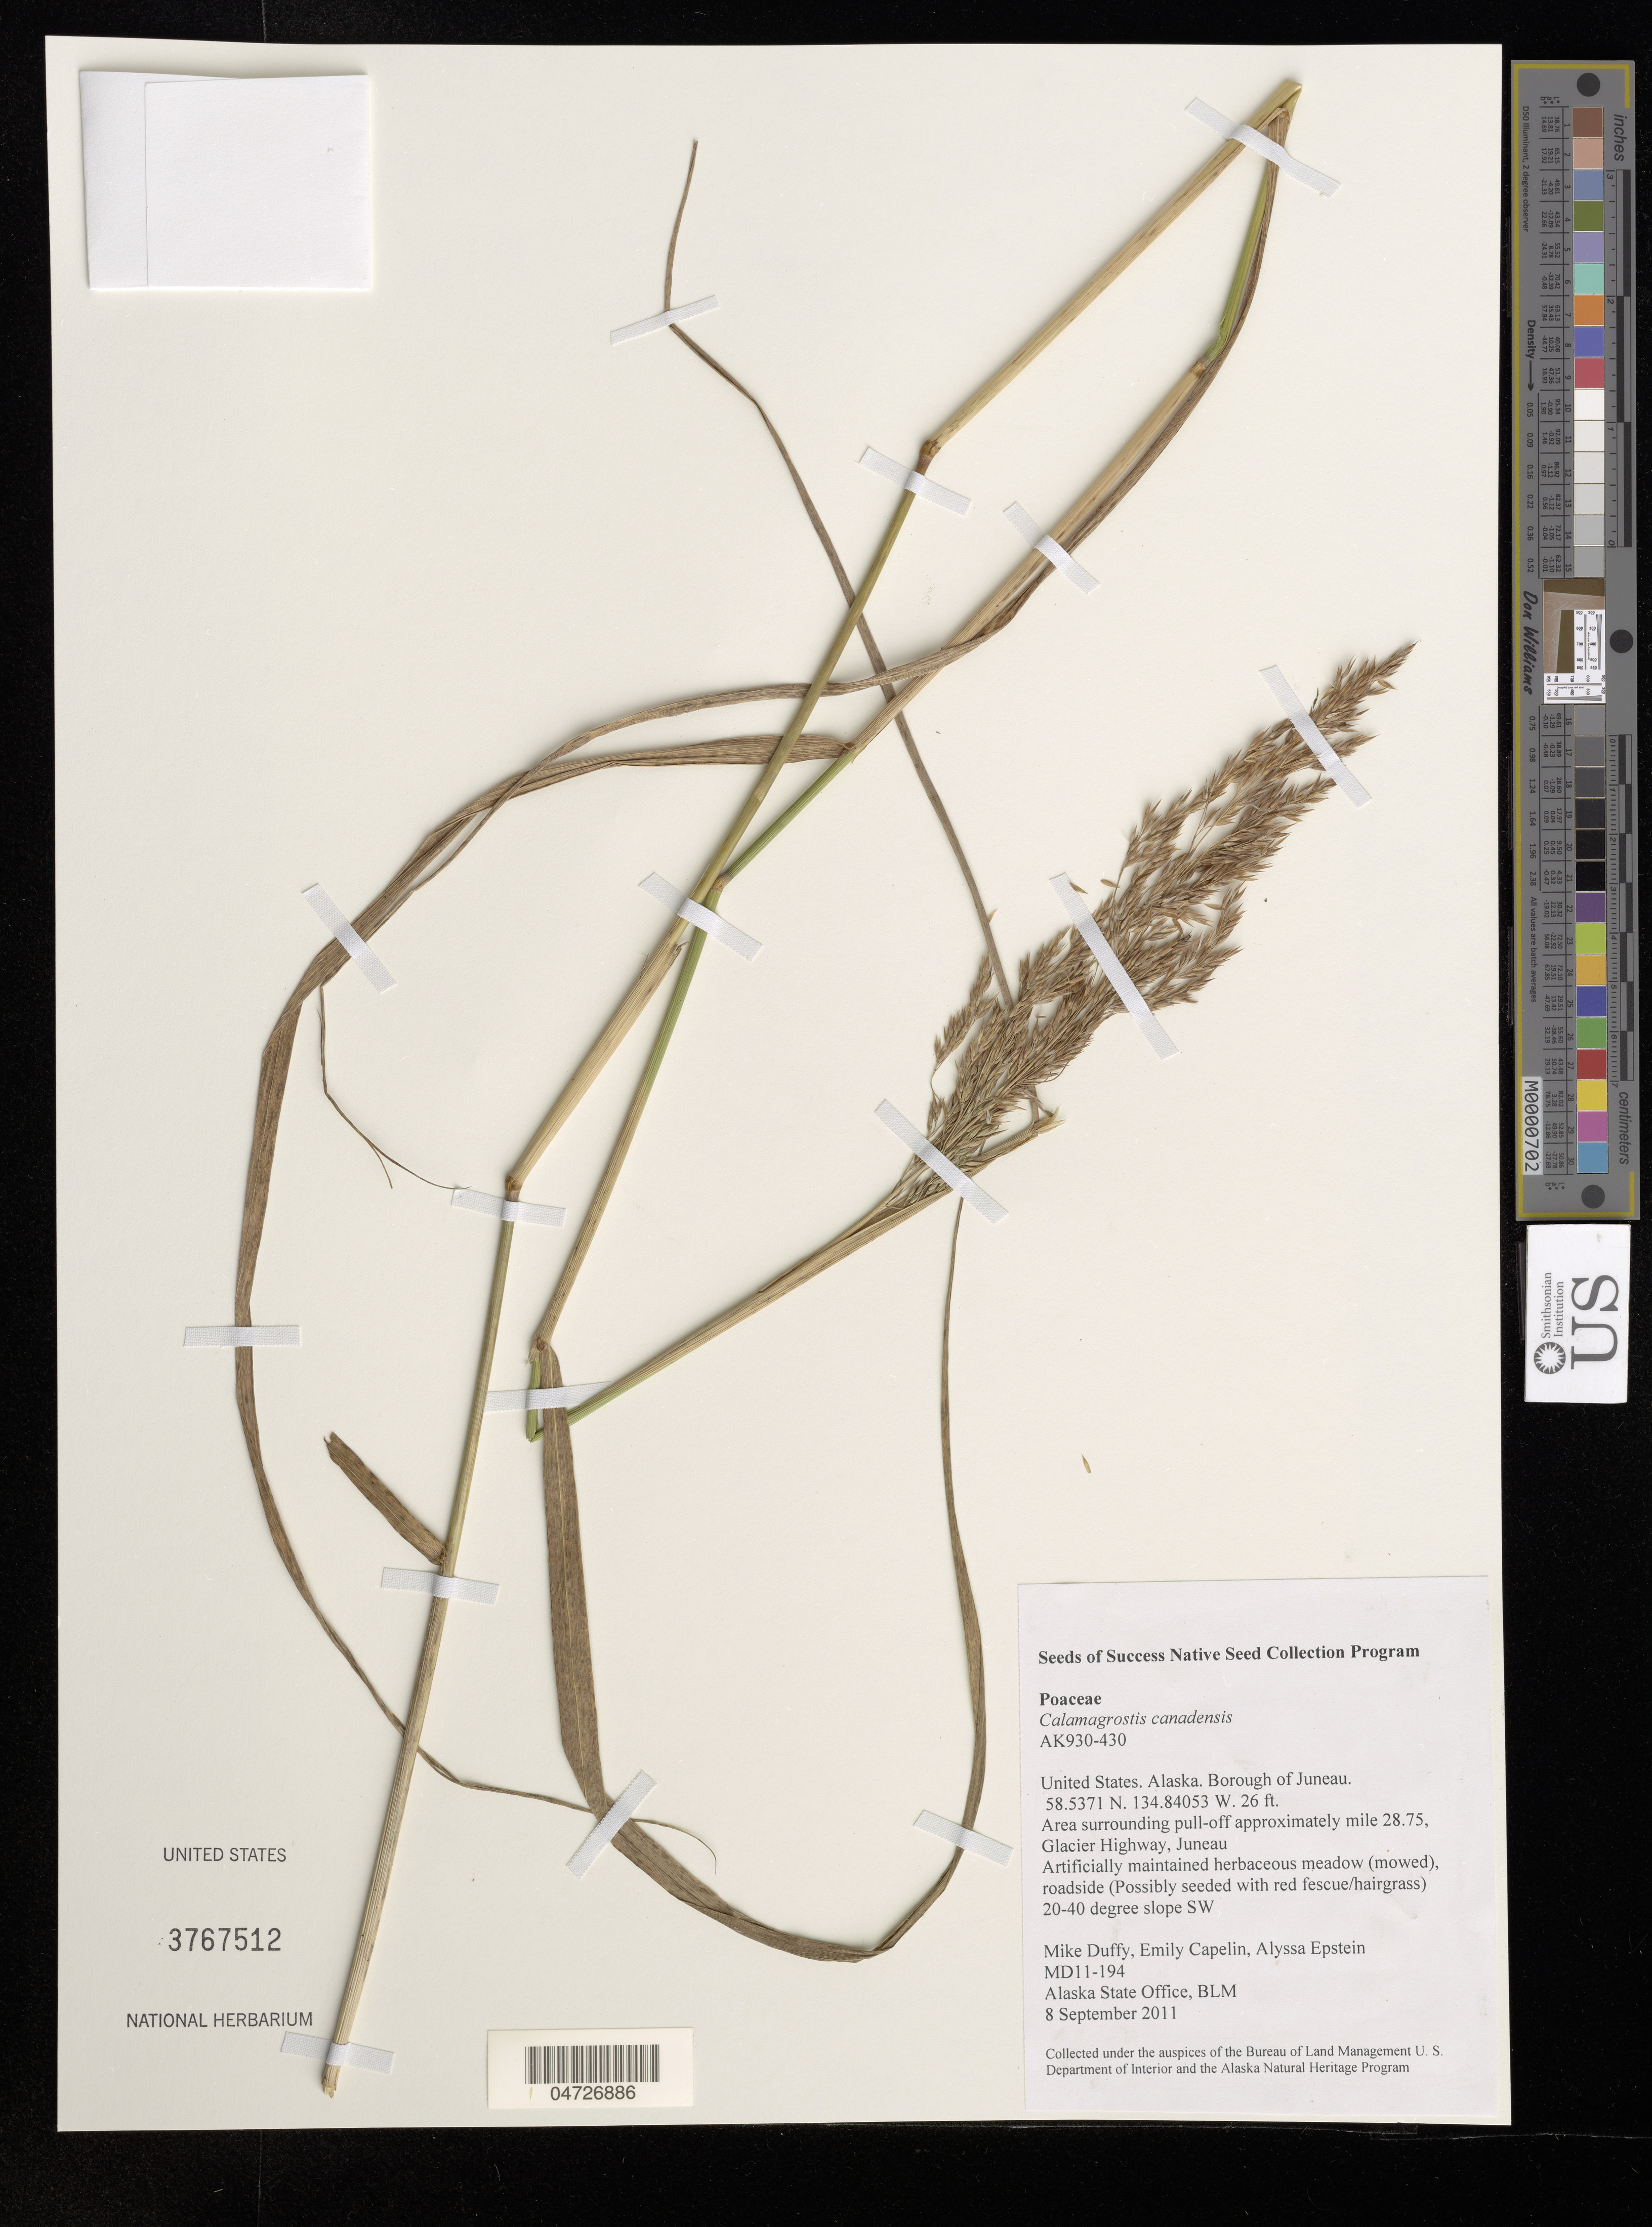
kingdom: Plantae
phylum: Tracheophyta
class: Liliopsida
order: Poales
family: Poaceae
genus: Calamagrostis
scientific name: Calamagrostis canadensis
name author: (Michx.) P. Beauv.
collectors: M. Duffy, E. Capelin & A. Epstein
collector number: MD11-194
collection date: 2011-09-08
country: United States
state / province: Alaska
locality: Borough of Juneau. Area surrounding pull-off approximately mile 28.75, Glacier Highway, Juneau.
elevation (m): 8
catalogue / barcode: US 3767512